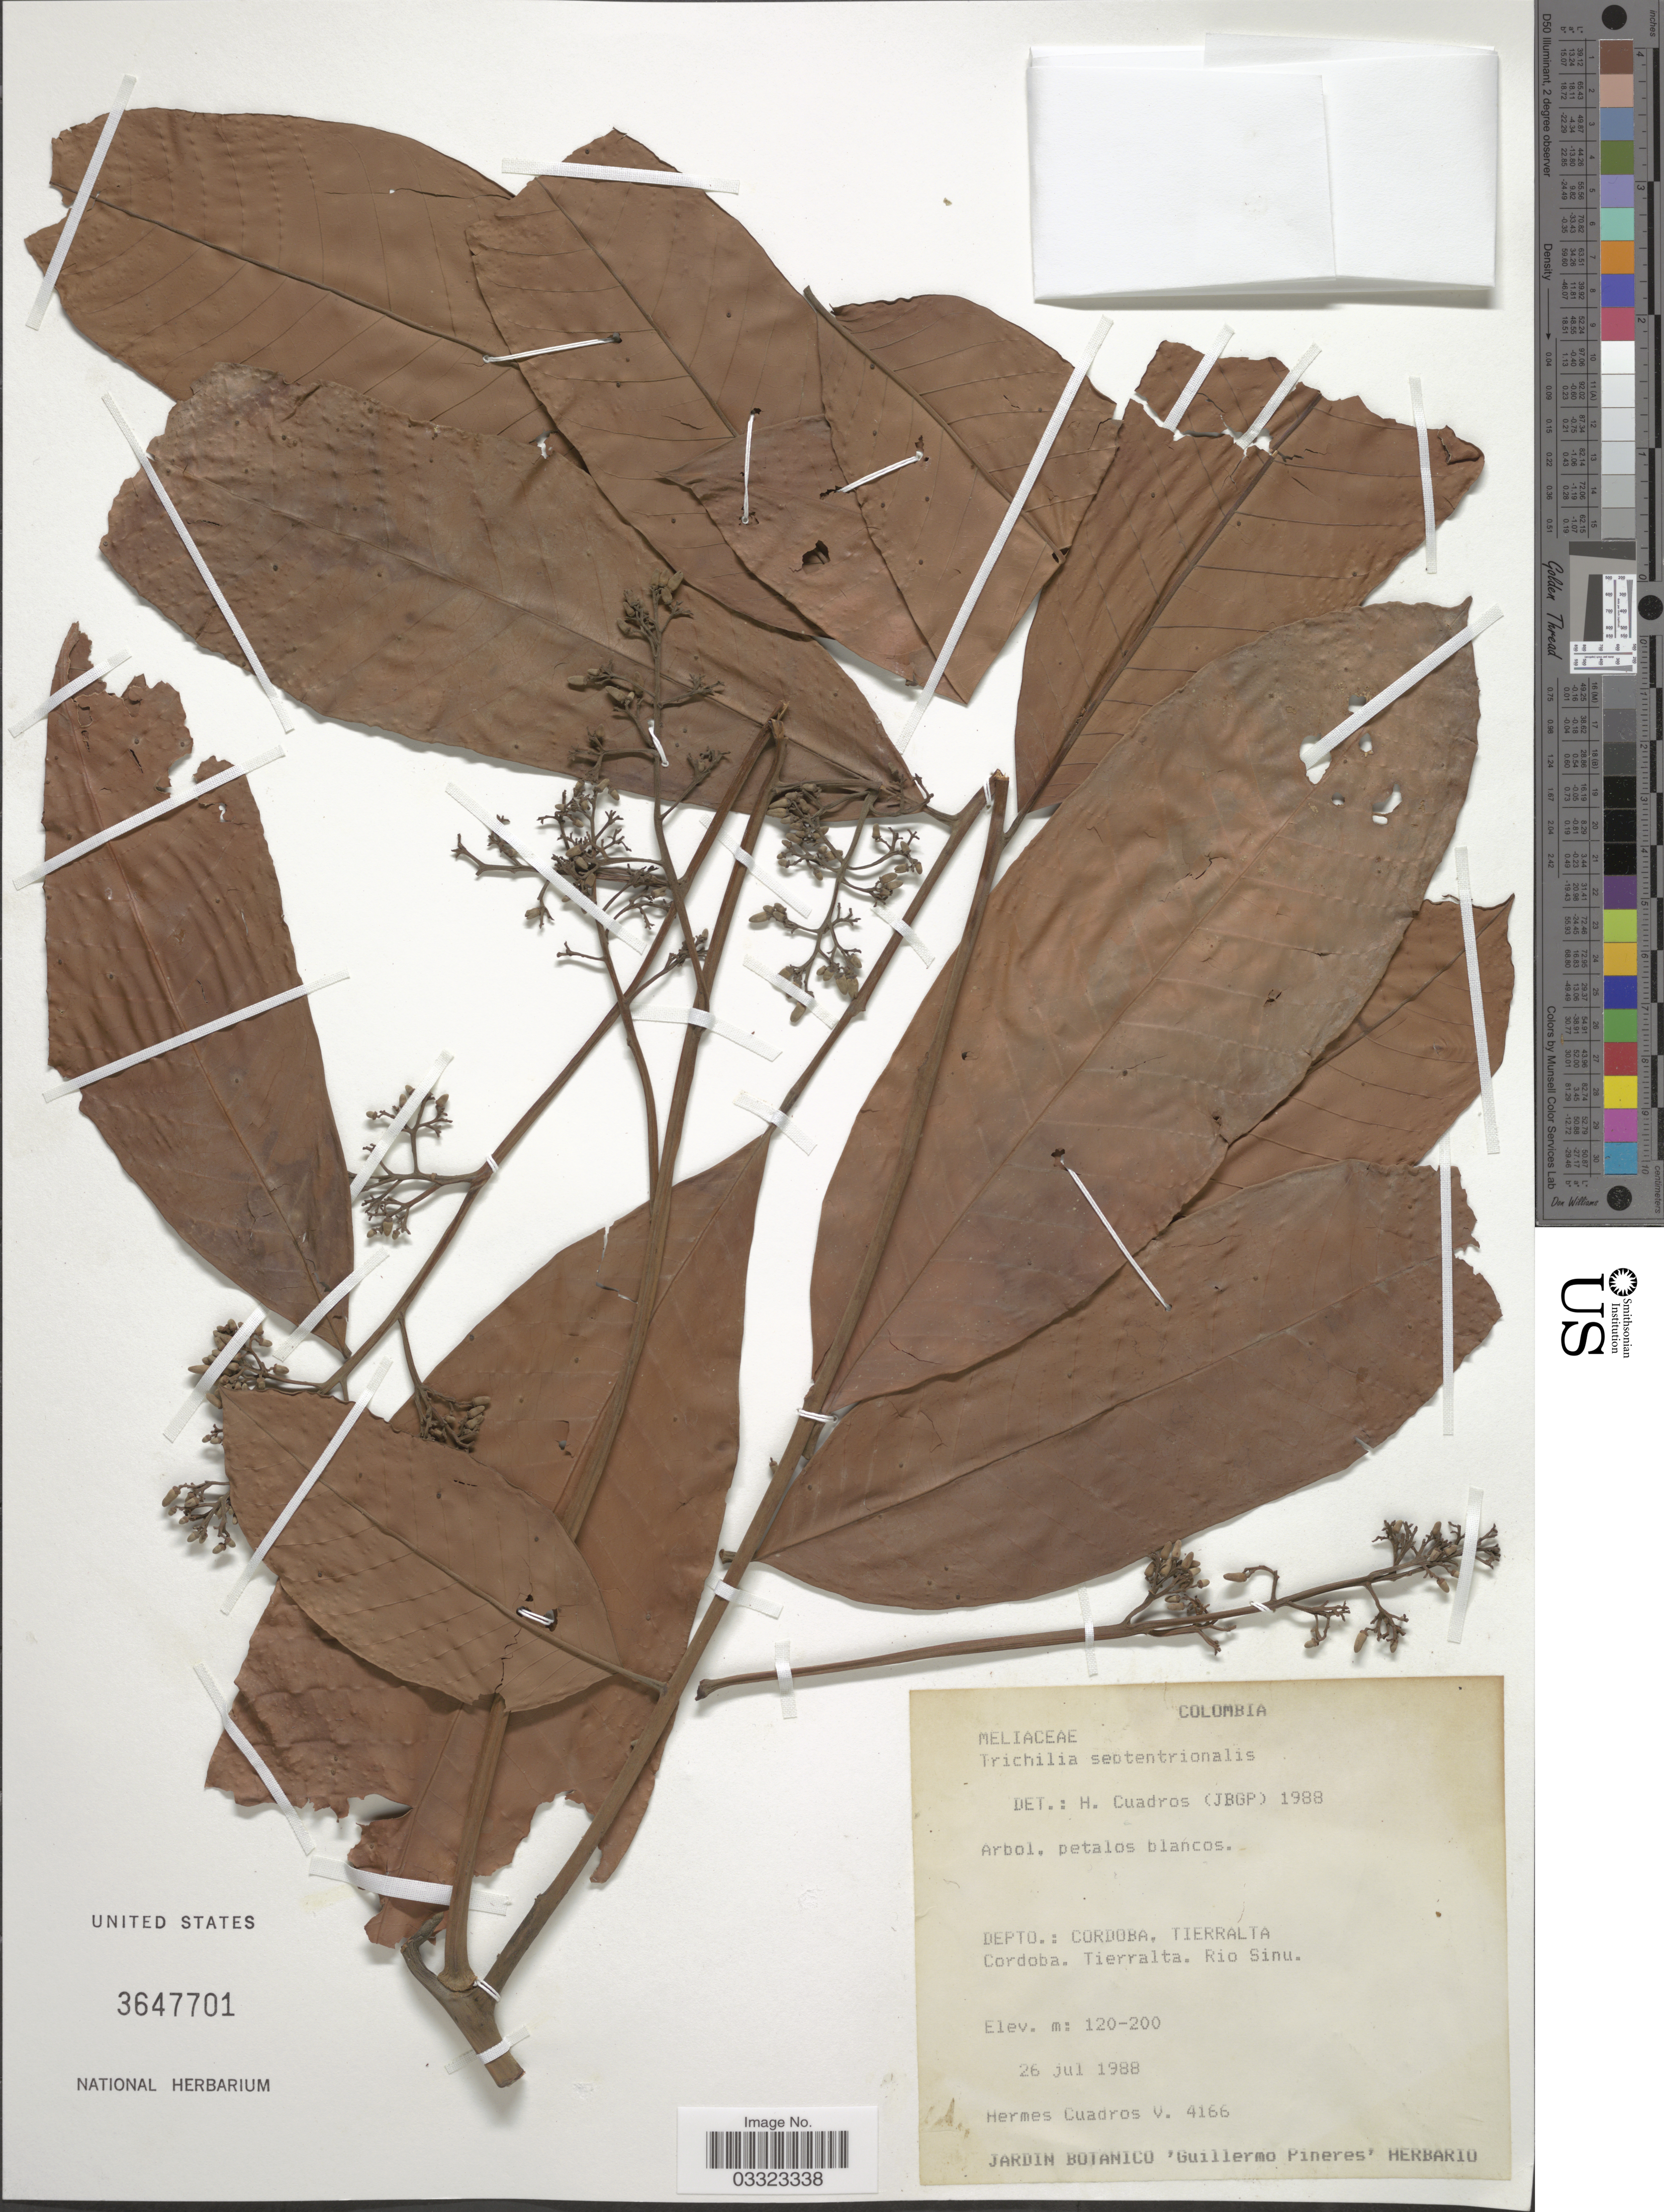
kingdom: Plantae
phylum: Tracheophyta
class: Magnoliopsida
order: Sapindales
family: Meliaceae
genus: Trichilia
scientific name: Trichilia septentrionalis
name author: C. DC.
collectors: H. Cuadros V.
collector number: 4166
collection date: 1988-07-26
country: Colombia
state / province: Córdoba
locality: Depto.: Cordoba, Tierralta. Cordoba. Tierralta. Rio Sinu.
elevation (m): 120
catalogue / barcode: US 3647701